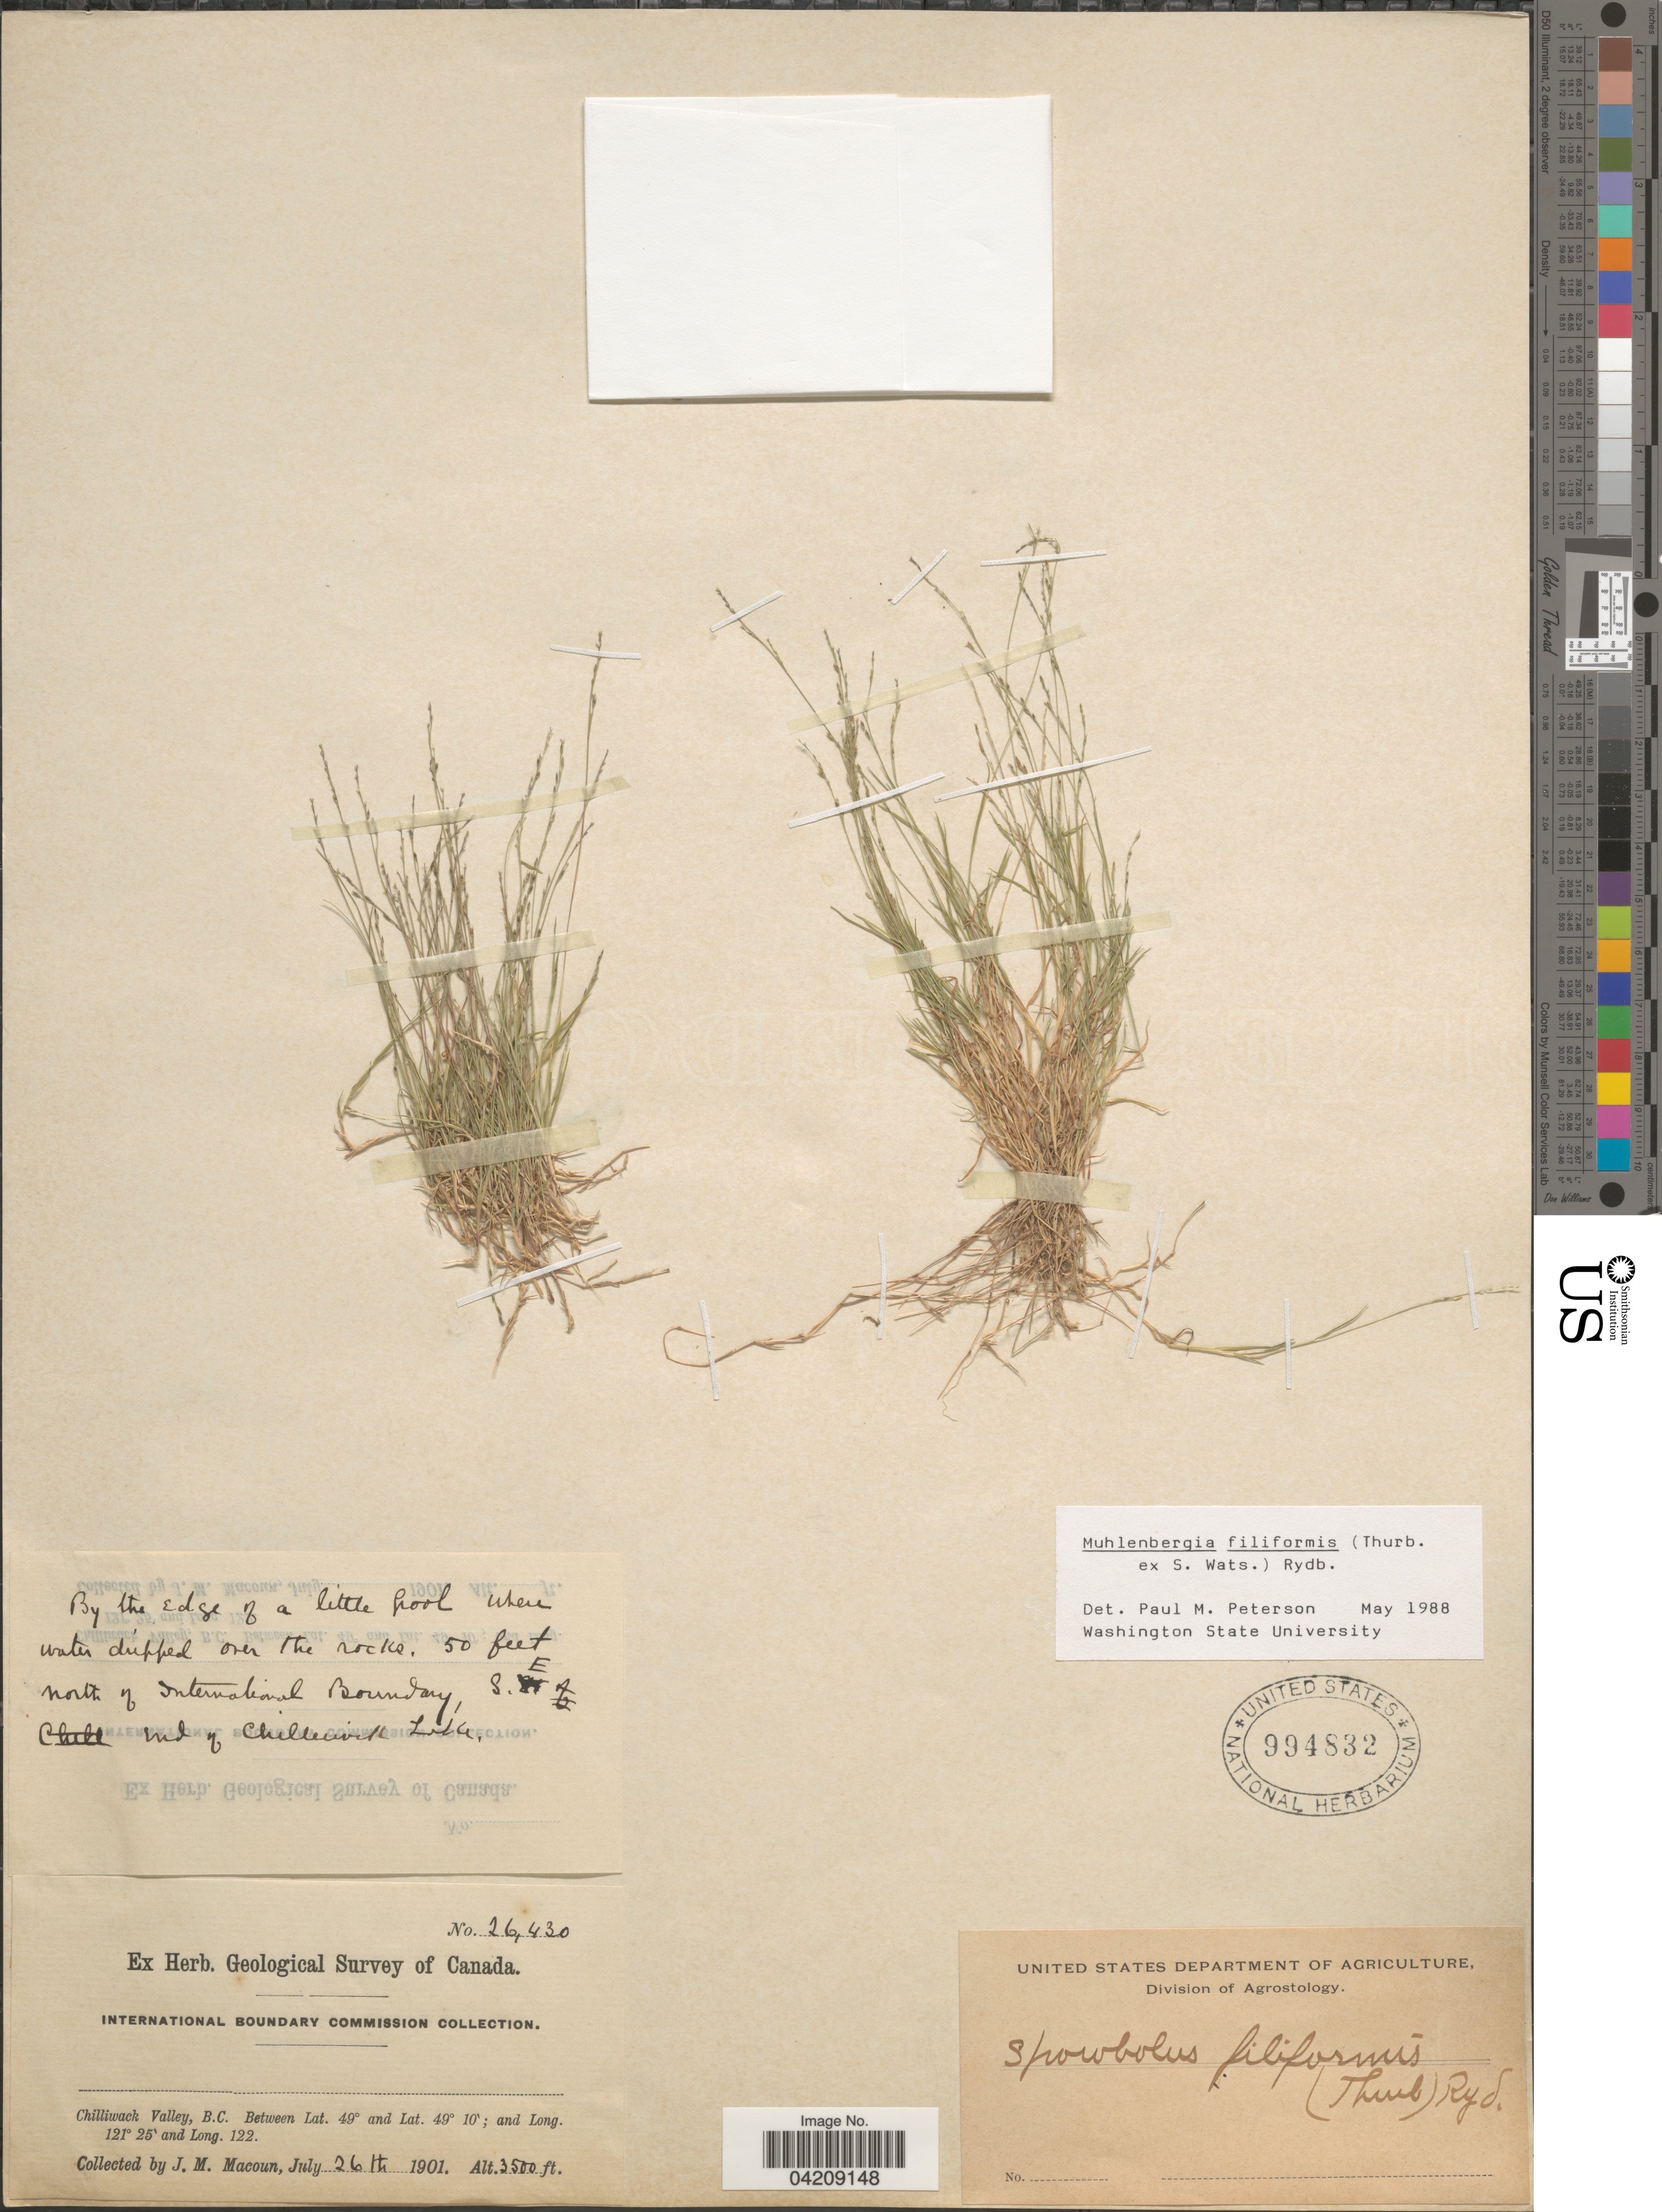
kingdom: Plantae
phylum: Tracheophyta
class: Liliopsida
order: Poales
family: Poaceae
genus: Muhlenbergia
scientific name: Muhlenbergia filiformis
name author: (Thurb. ex S. Watson) Rydb.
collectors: J. M. Macoun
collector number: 26430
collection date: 1901-07-26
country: Canada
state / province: British Columbia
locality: By the Edge of a little pool where water dripped over the rocks, 50 feet north of International Boundary, S.E. end of Chilliwack Lake. Geological Survey of Canada. Chilliwack Valley.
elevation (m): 1067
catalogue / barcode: US 994832